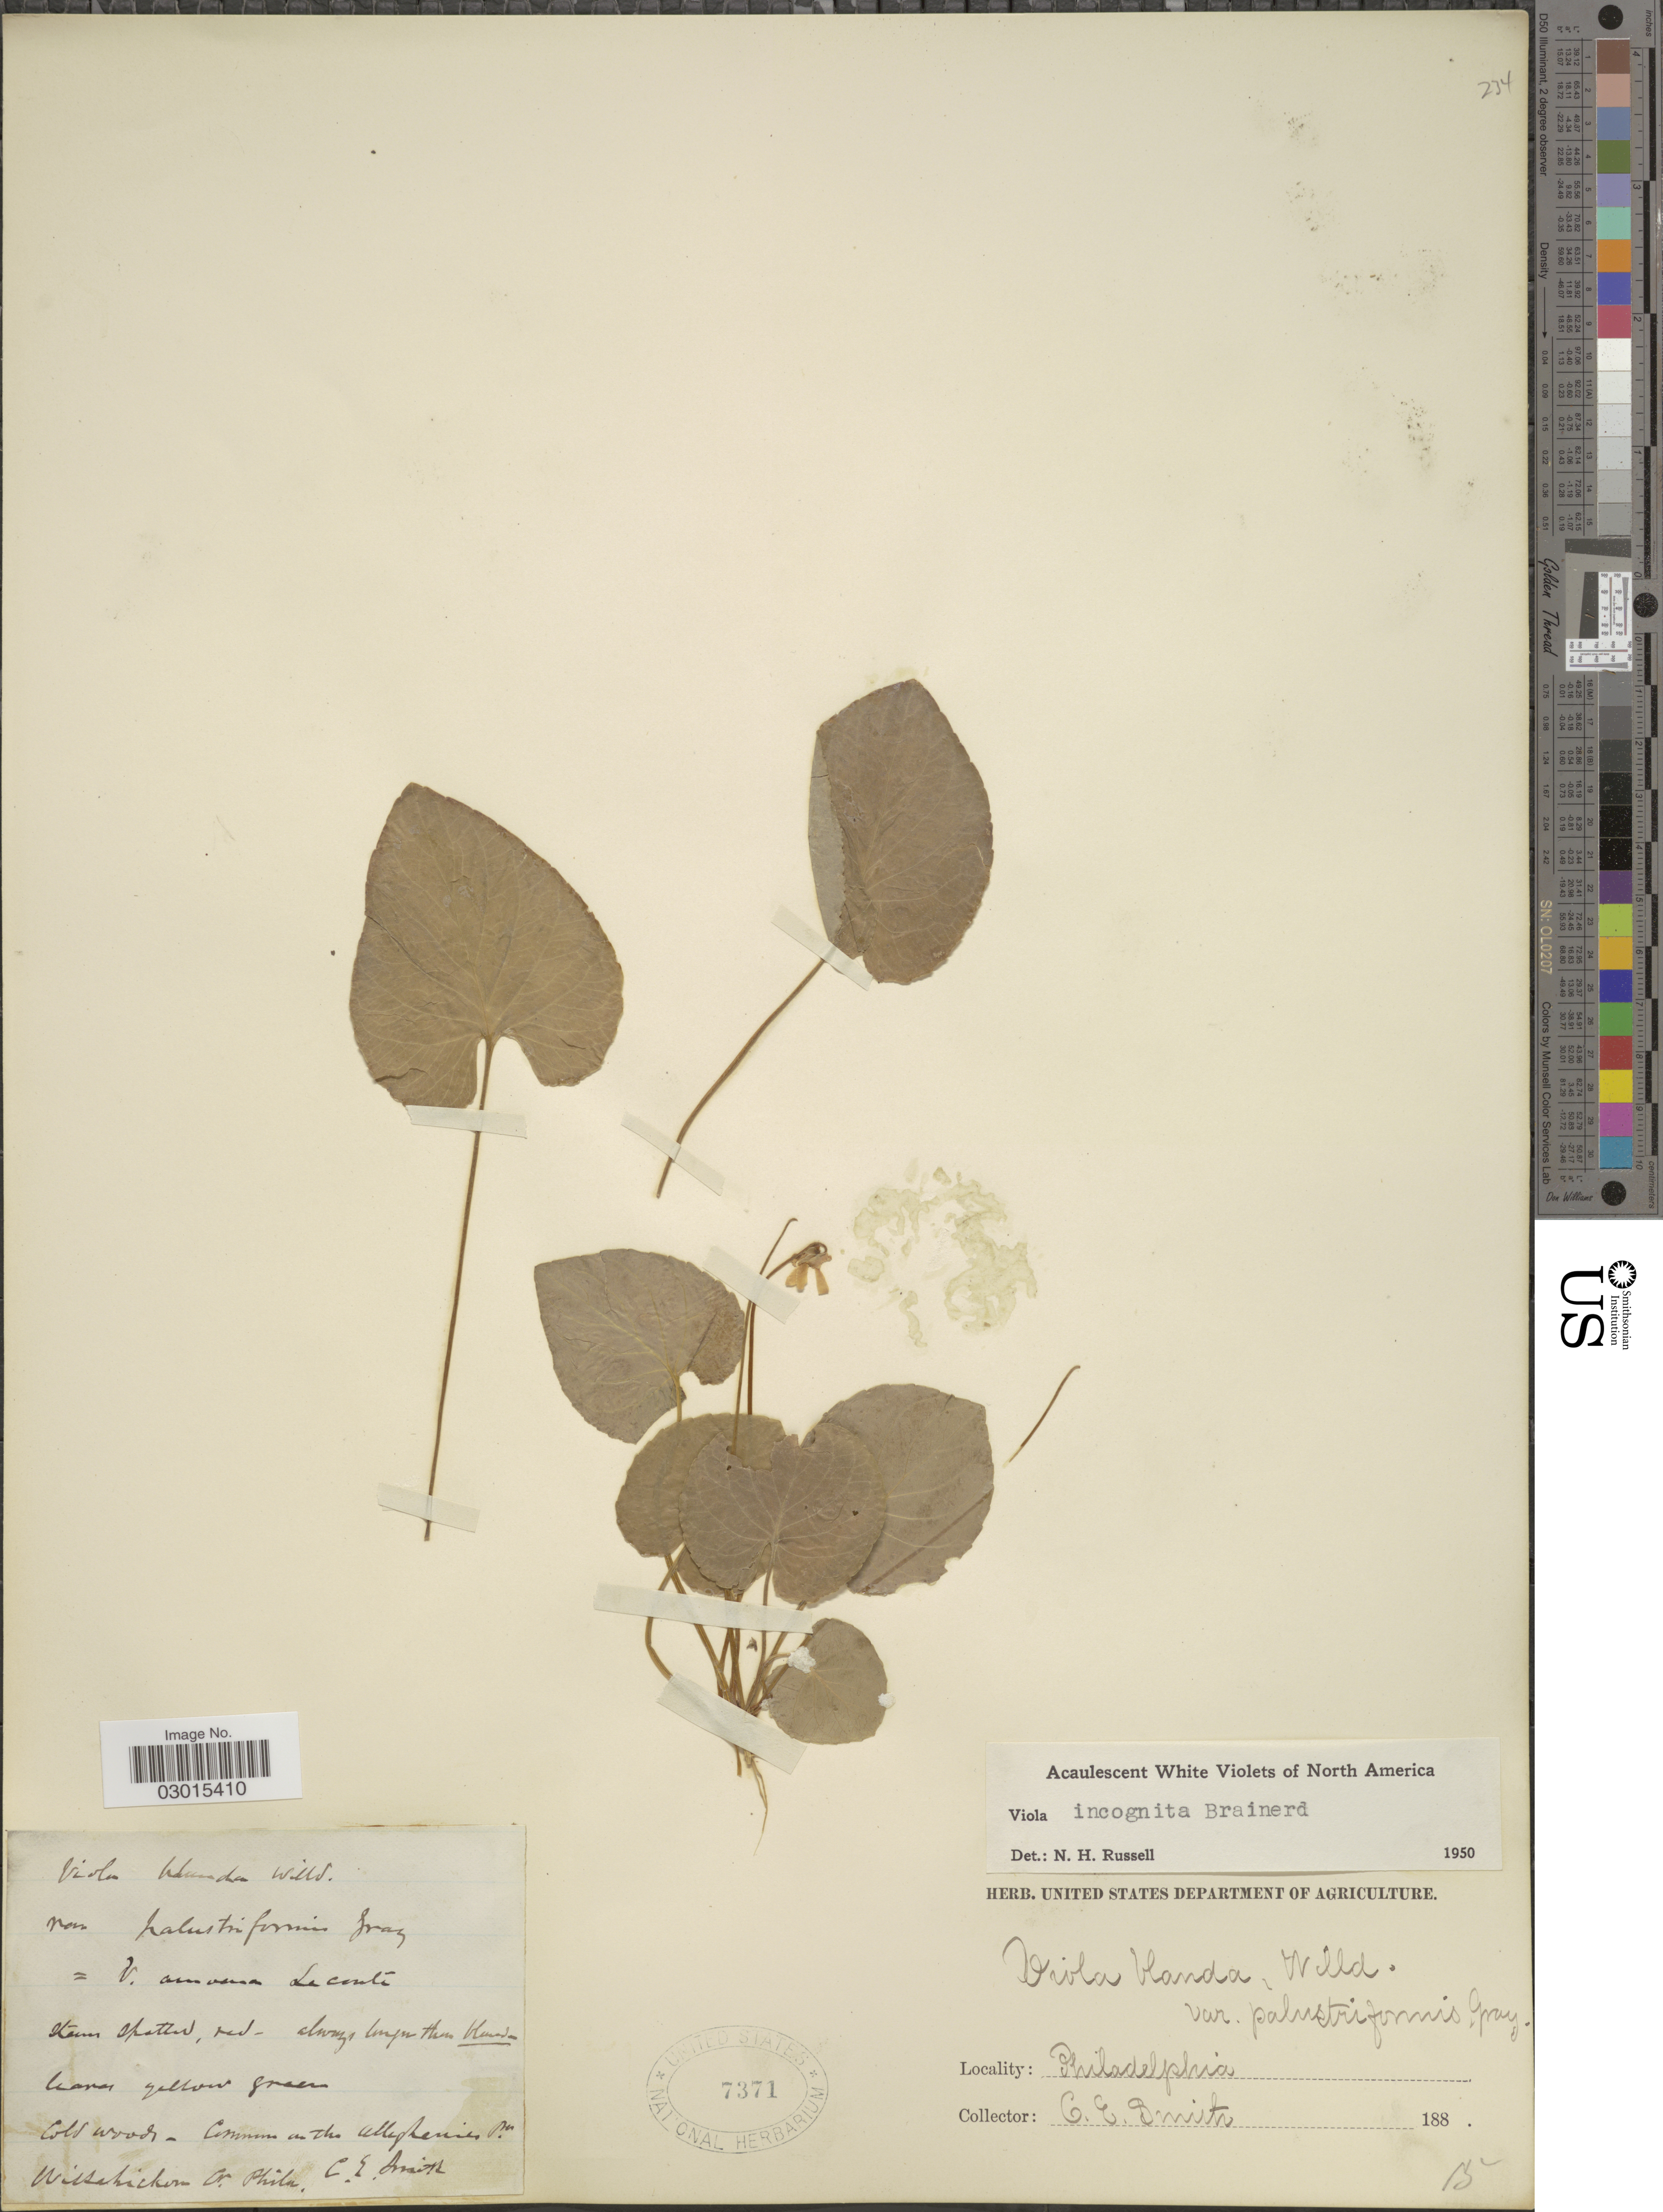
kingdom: Plantae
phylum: Tracheophyta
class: Magnoliopsida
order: Malpighiales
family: Violaceae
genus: Viola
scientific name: Viola incognita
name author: Brainerd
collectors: C. E. Smith Jr.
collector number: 15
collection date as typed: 188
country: United States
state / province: Pennsylvania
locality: Philadelphia. Wissahickon Cr.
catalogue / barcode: US 7371